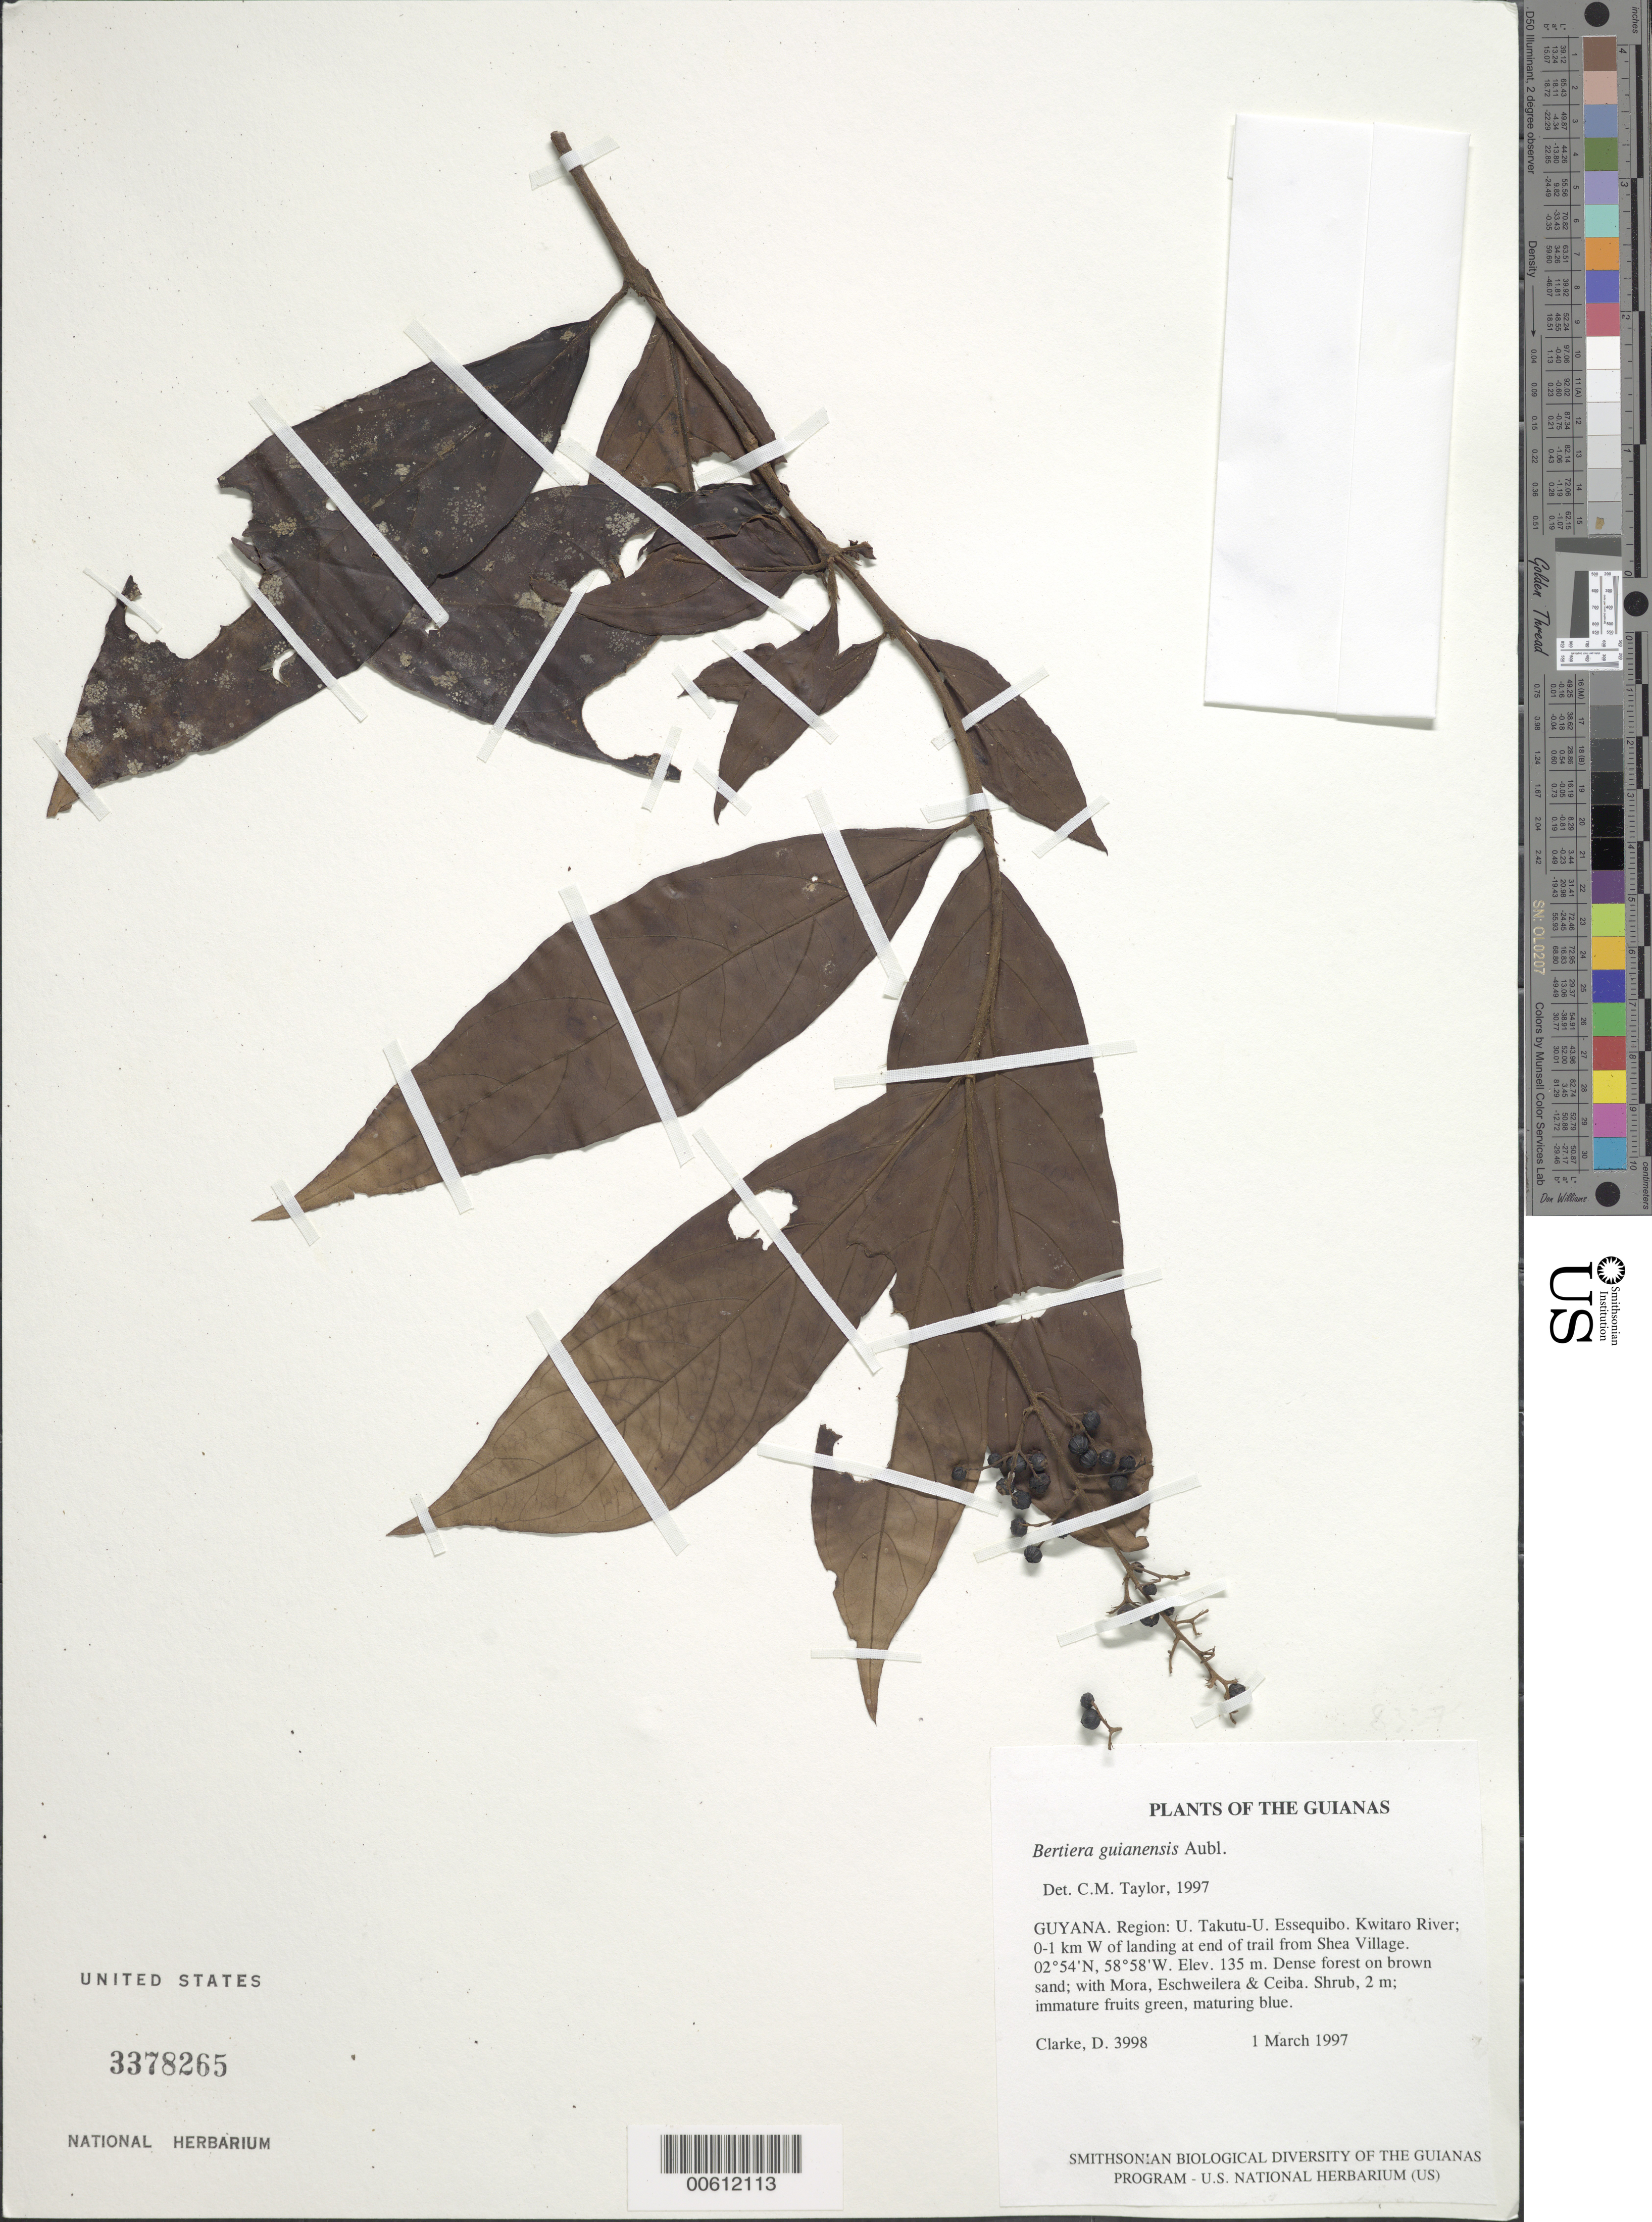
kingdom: Plantae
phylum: Tracheophyta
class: Magnoliopsida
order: Gentianales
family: Rubiaceae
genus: Bertiera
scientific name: Bertiera guianensis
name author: Aubl.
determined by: Taylor, Charlotte M.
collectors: H. D. Clarke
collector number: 3998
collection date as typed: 1 March 1997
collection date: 1997-03-01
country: Guyana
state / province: U. Takutu-U. Essequibo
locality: Kwitaro River; 0-1 km W of landing at end of trail from Shea Village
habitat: Dense forest on brown sand; with Mora, Eschweilera & Ceiba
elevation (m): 135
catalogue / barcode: US 3378265